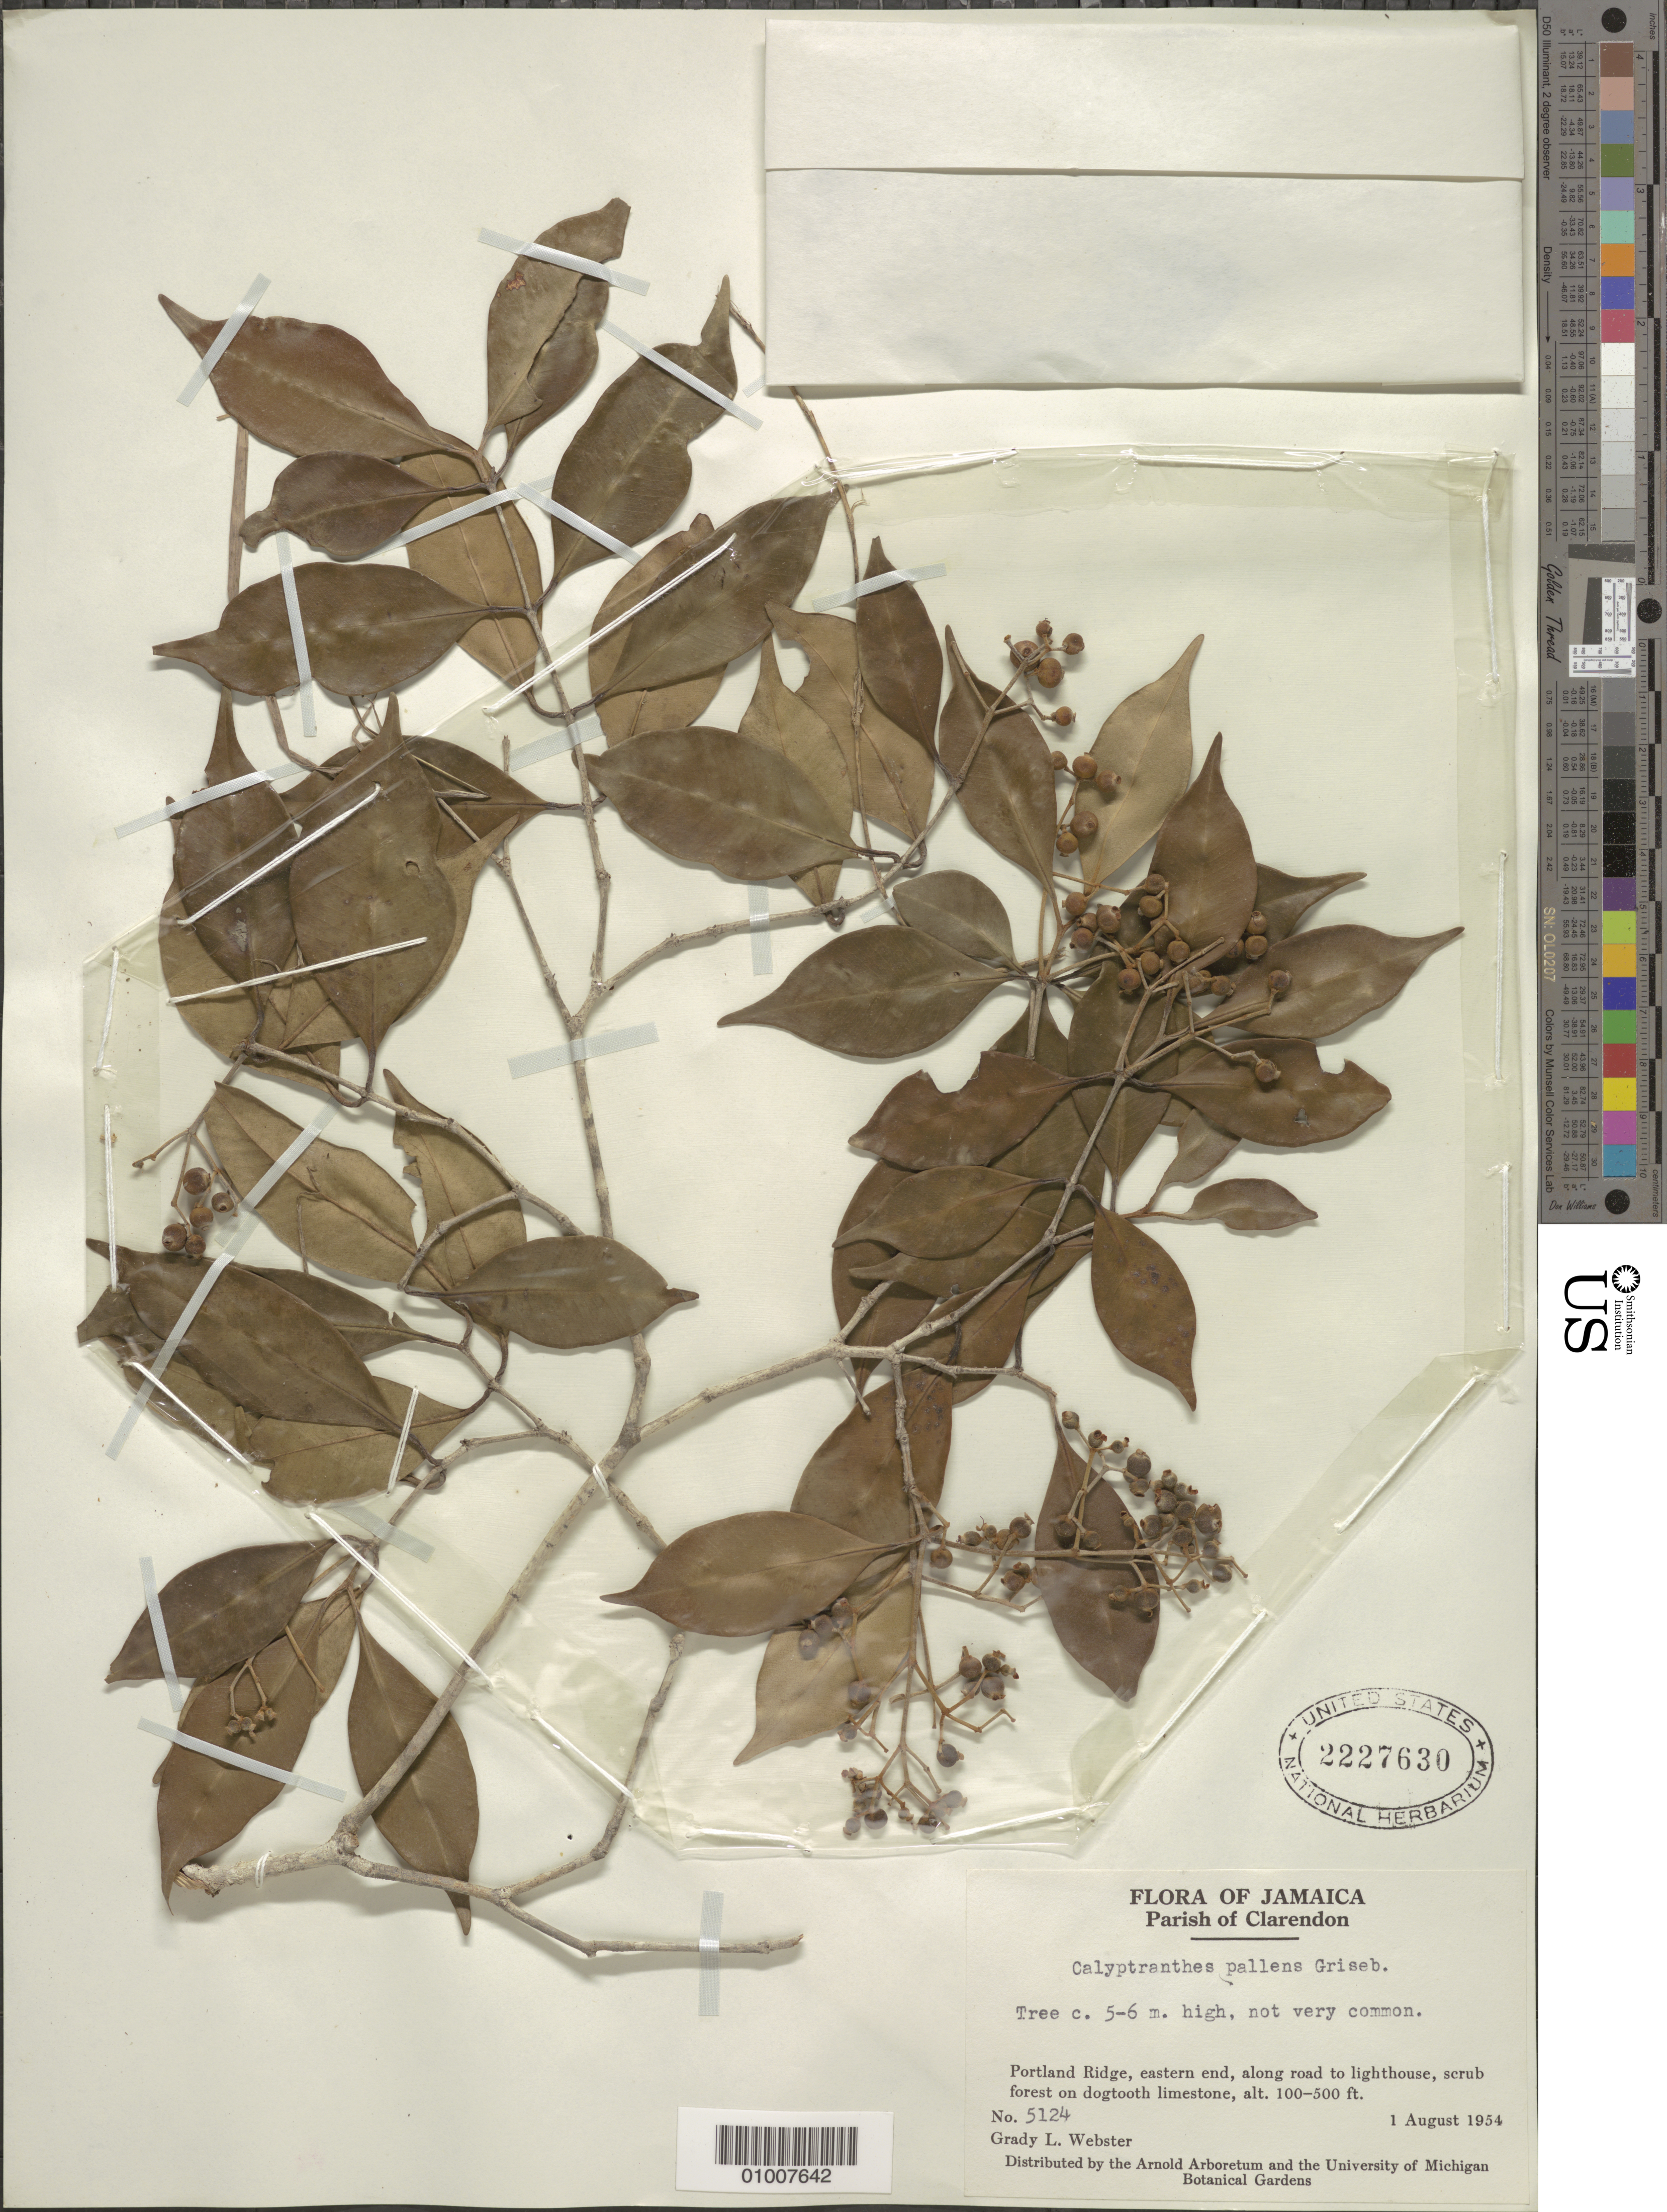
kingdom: Plantae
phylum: Tracheophyta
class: Magnoliopsida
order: Myrtales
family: Myrtaceae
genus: Myrcia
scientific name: Myrcia neopallens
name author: A.R. Lourenço & E. Lucas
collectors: G. L. Webster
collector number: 5124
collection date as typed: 01 Aug 1954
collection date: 1954-08-01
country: Jamaica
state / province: Clarendon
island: Jamaica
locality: Portland Ridge, eastern end, along road to lighthouse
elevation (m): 30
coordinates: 0 N, 0 E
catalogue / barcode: US 2227630